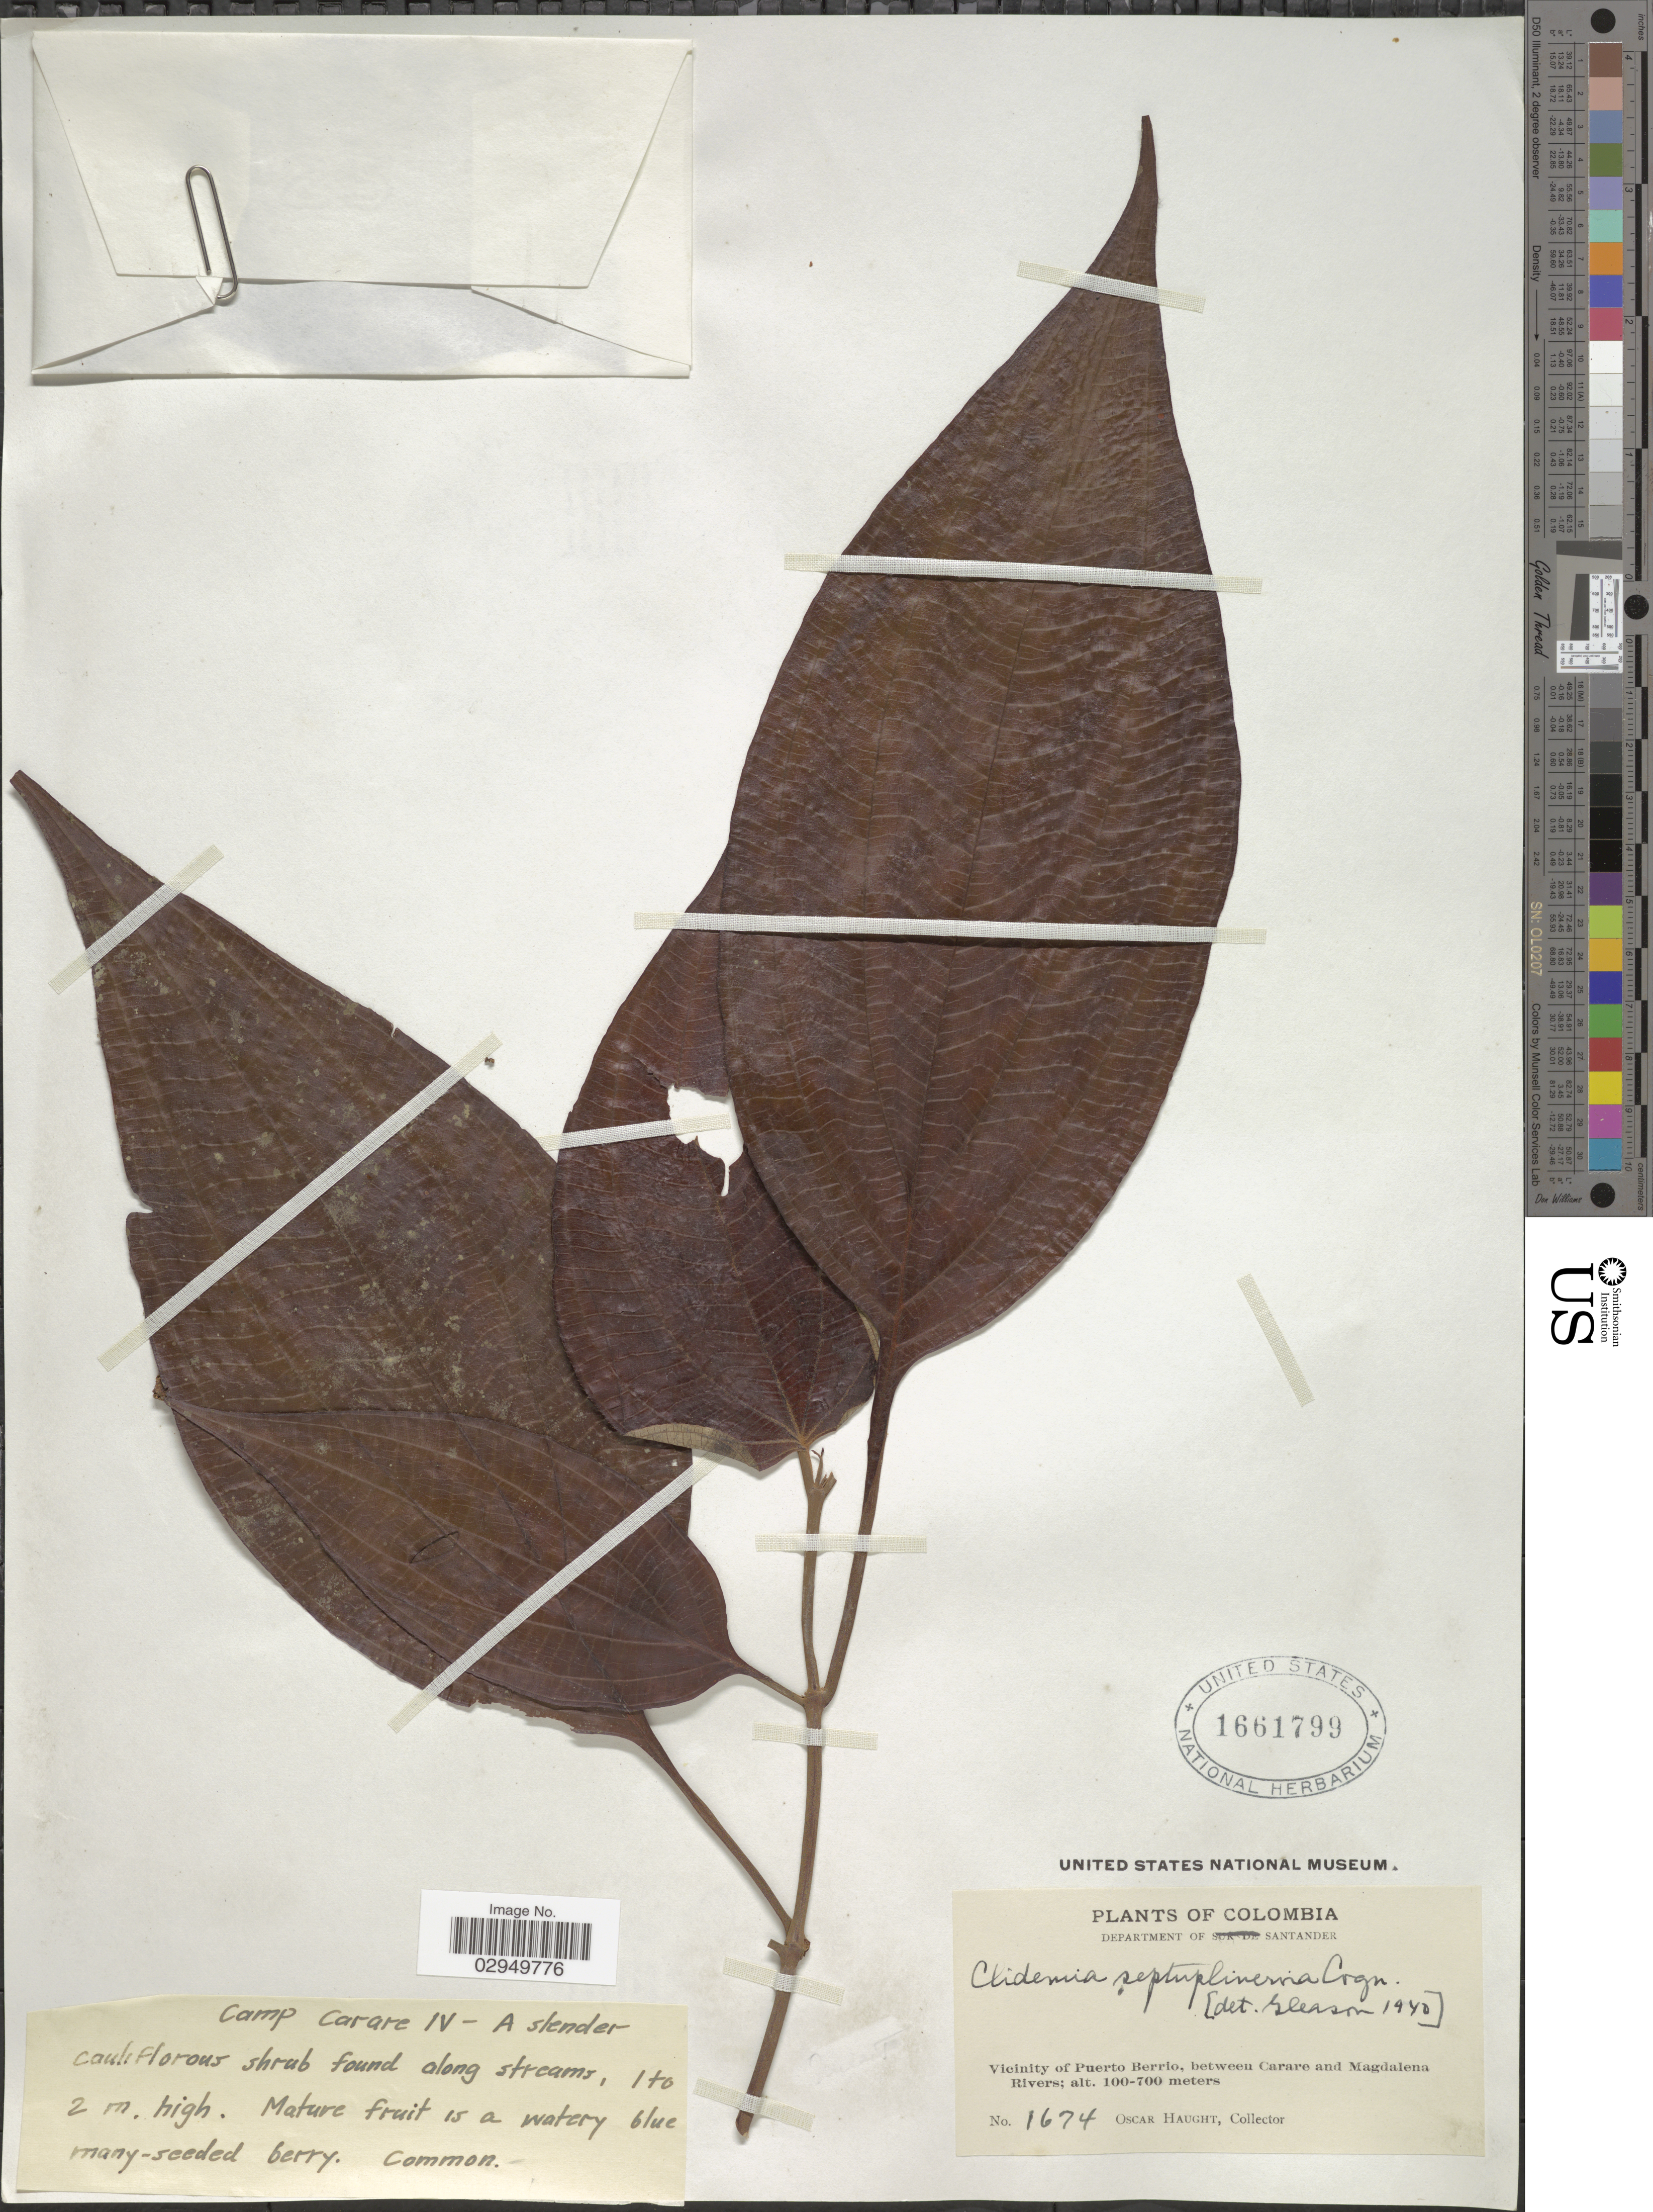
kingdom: Plantae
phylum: Tracheophyta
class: Magnoliopsida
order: Myrtales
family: Melastomataceae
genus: Clidemia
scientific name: Clidemia septuplinervia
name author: Cogn.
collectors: O. L. Haught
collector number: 1674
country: Colombia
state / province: Santander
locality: Department of Santander. Vicinity of Puerto Berrio, between Carare and Magdalena Rivers.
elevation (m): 100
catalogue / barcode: US 1661799